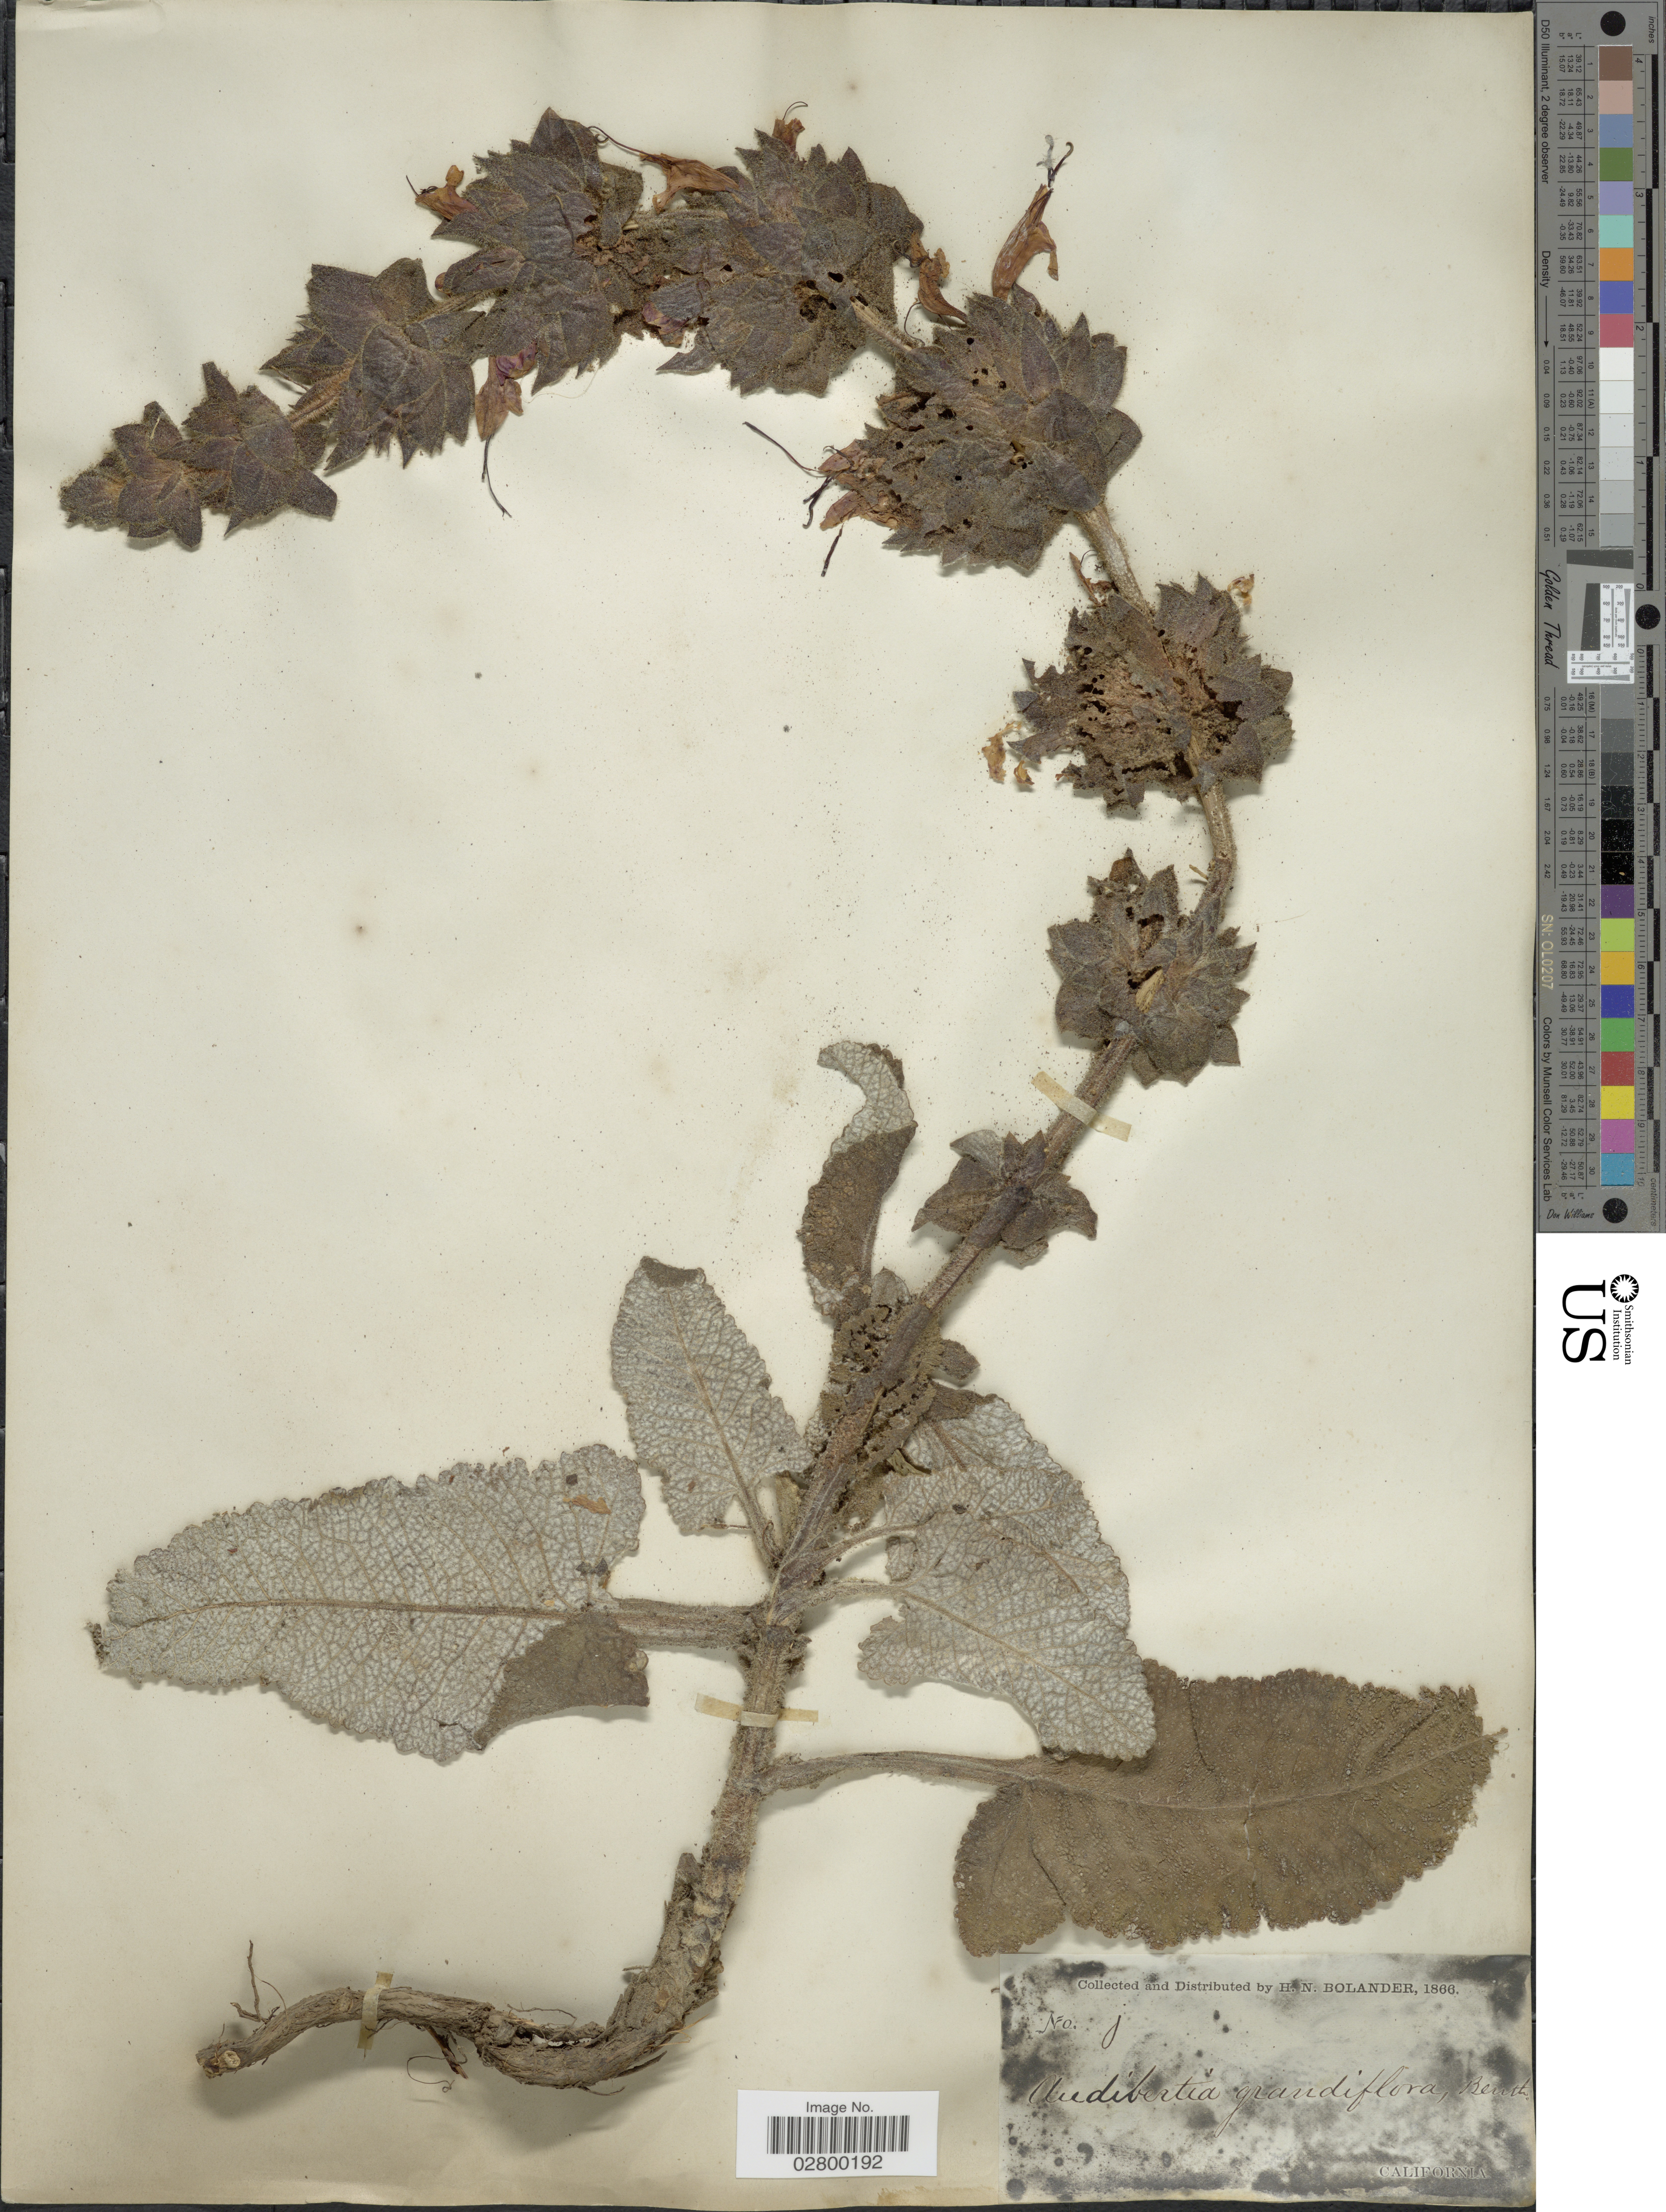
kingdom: Plantae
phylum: Tracheophyta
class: Magnoliopsida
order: Lamiales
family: Lamiaceae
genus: Salvia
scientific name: Salvia spathacea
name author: Greene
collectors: H. Bolander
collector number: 8*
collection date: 1866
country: United States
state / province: California